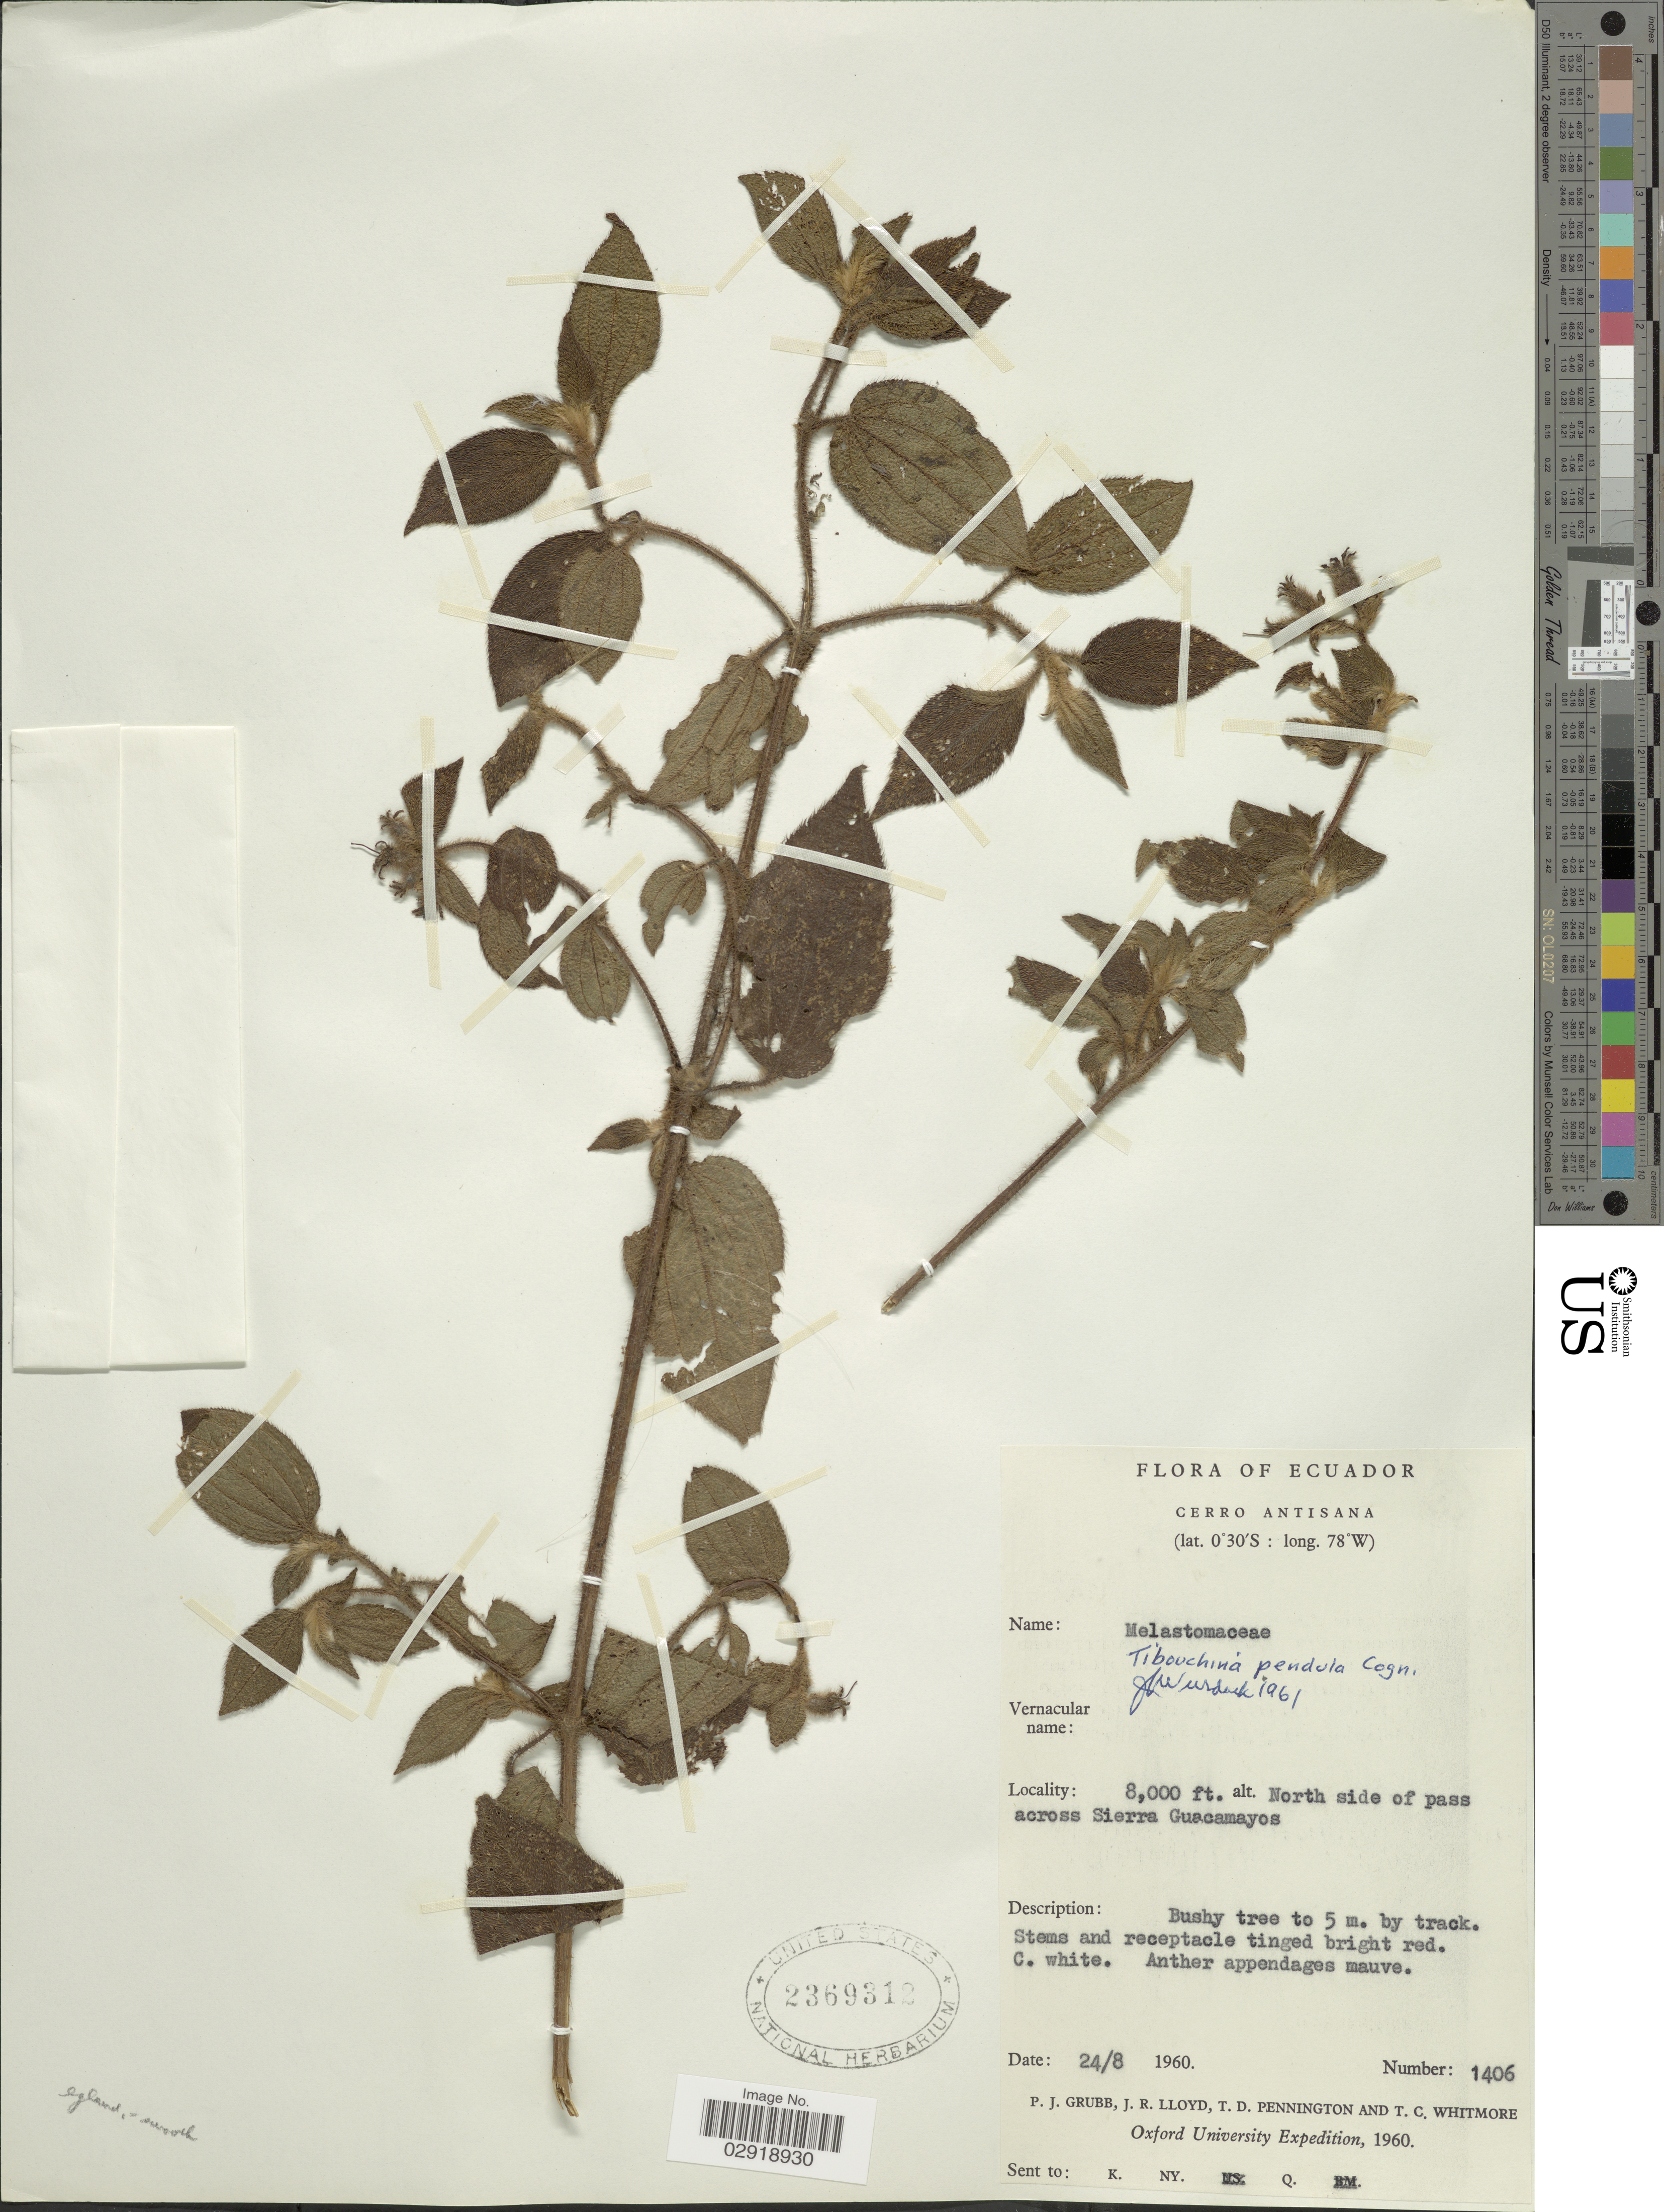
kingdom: Plantae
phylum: Tracheophyta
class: Magnoliopsida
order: Myrtales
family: Melastomataceae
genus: Chaetogastra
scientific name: Chaetogastra pendula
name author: (Cogn.) P.J.F. Guim. & Michelang.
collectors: P. J. Grubb, J. R. Lloyd, T. D. Pennington & T. C. Whitmore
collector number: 1406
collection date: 1960-08-24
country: Ecuador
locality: Cerro Antisana. North side of pass across Sierra Guacamayos.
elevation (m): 2438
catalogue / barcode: US 2369312